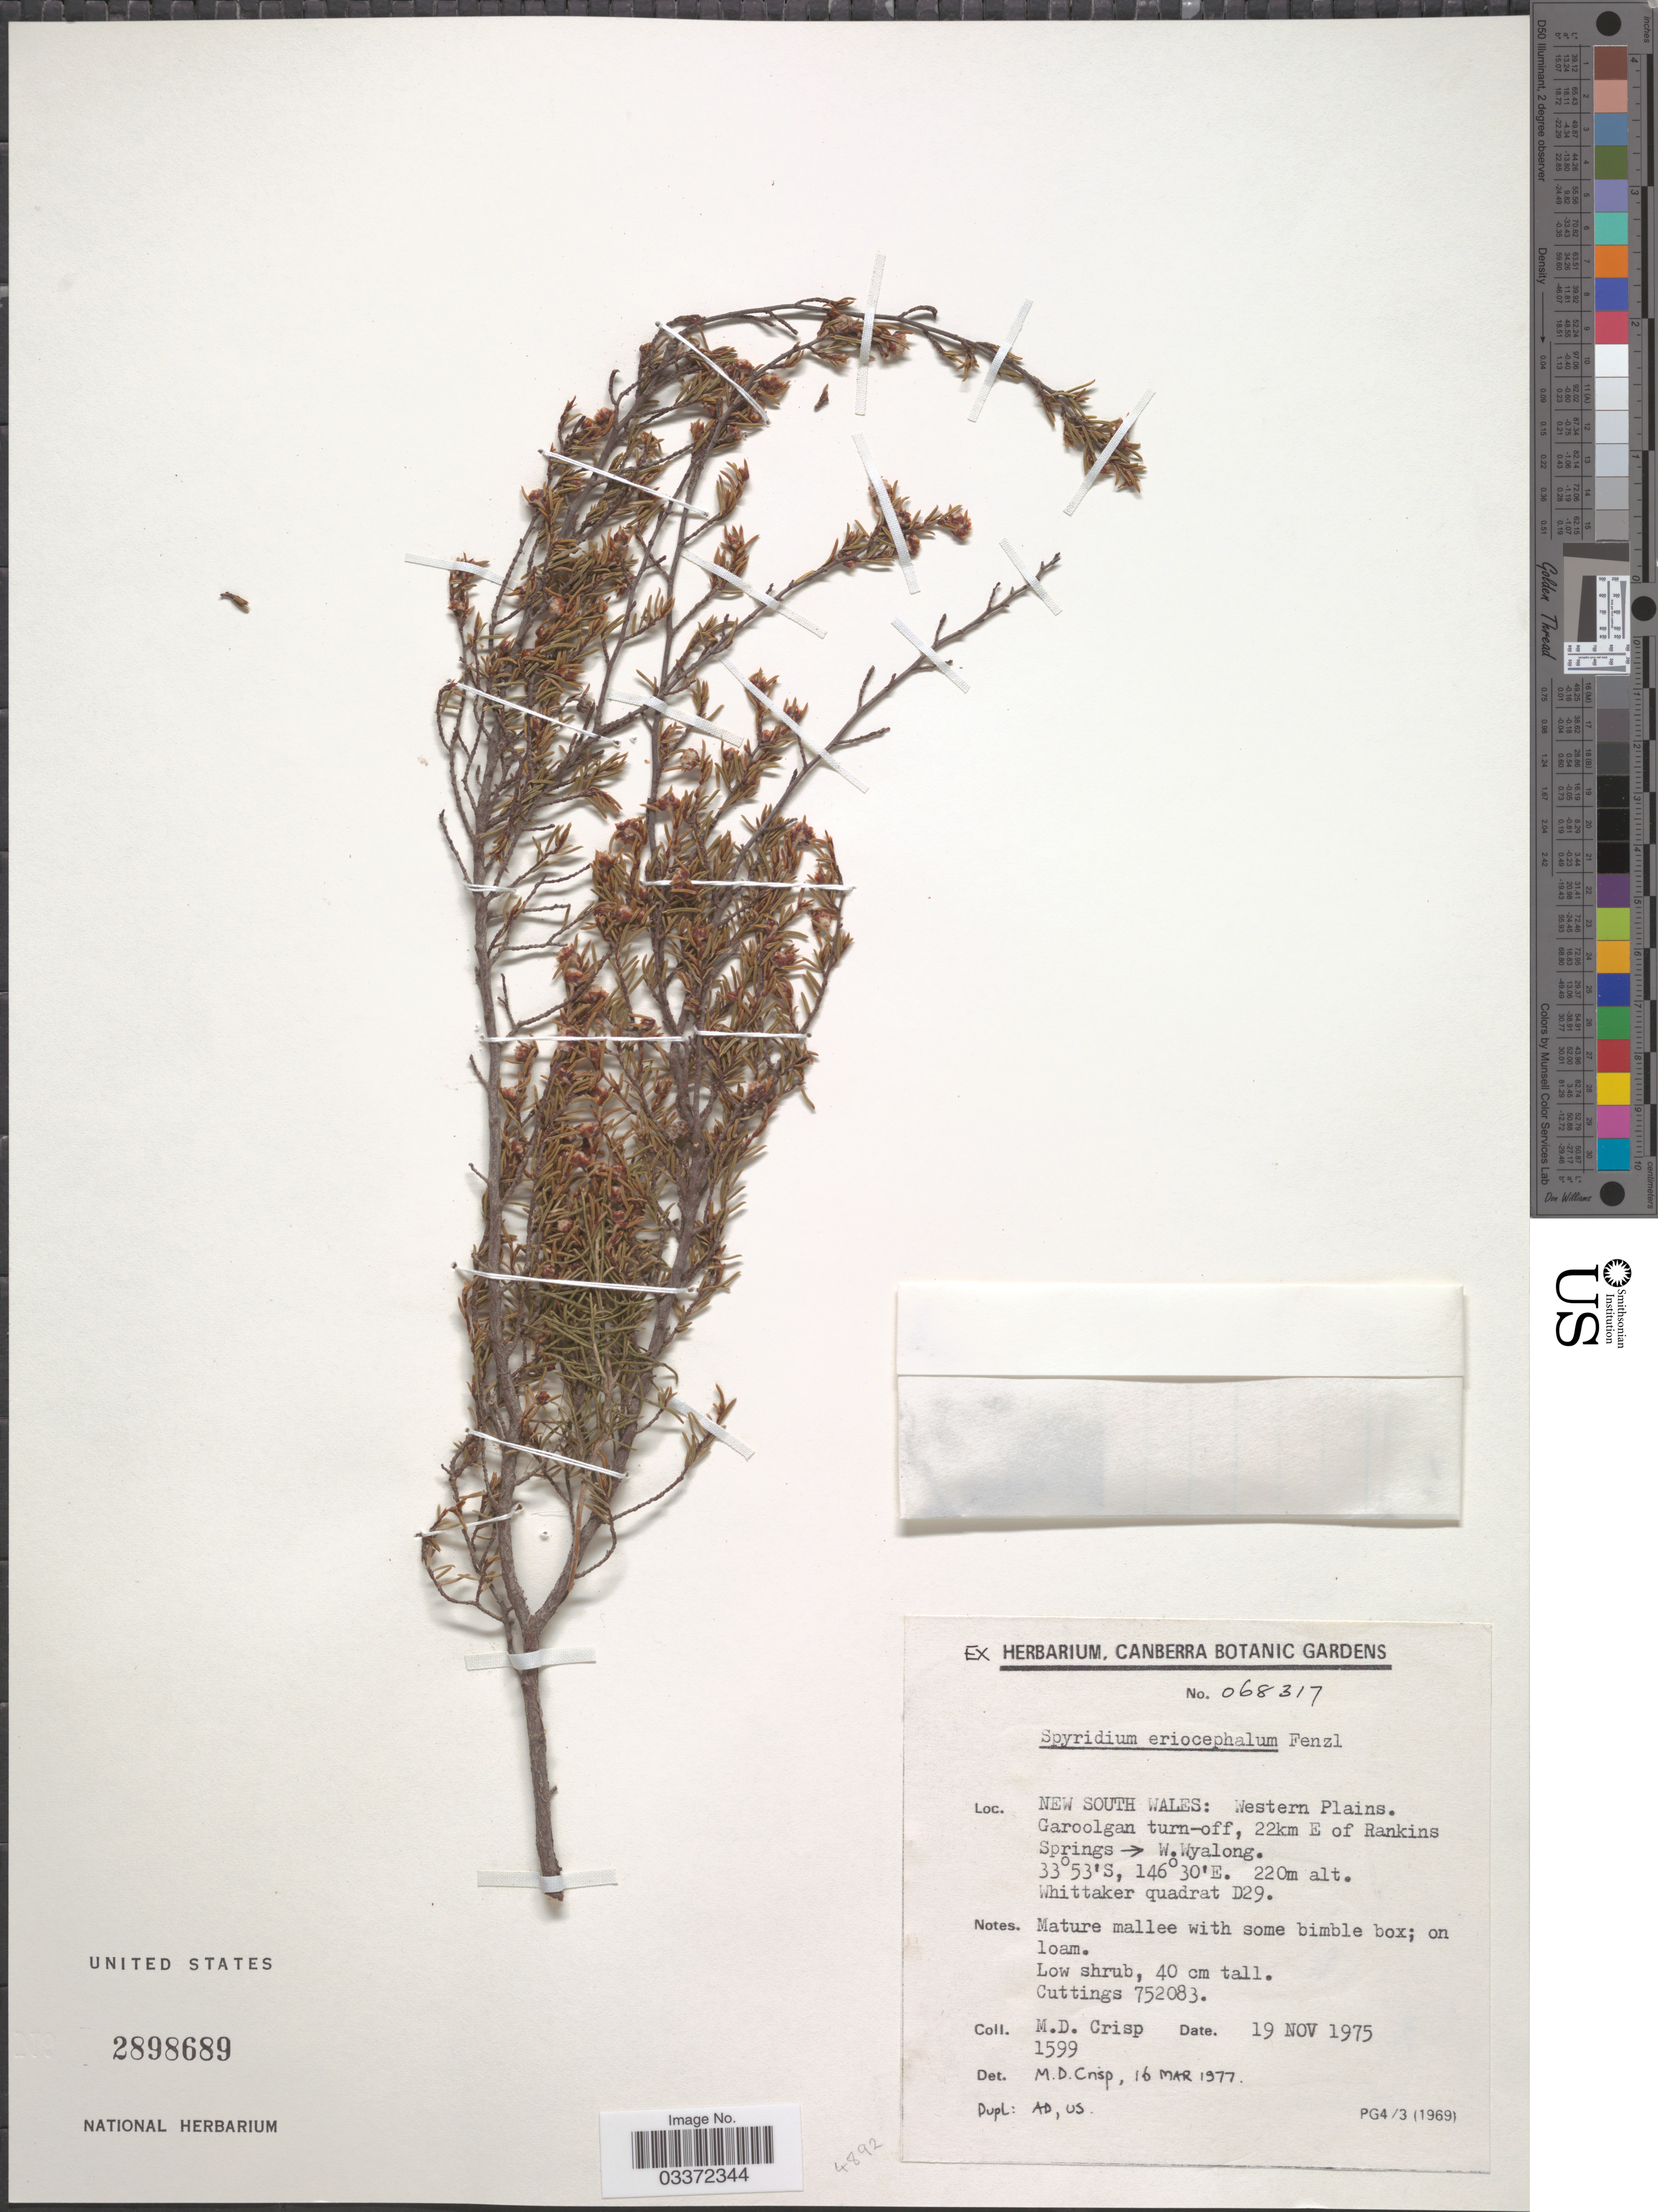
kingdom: Plantae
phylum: Tracheophyta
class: Magnoliopsida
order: Rosales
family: Rhamnaceae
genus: Spyridium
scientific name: Spyridium eriocephalum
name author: Fenzl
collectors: M. Crisp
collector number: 1599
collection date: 1975-11-19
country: Australia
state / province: New South Wales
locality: Western Plains. Caroolgan turn-off, 22km E of Rankins Springs - W. Wyalong, Whittaker quadrat D29.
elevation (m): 220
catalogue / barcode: US 2898689